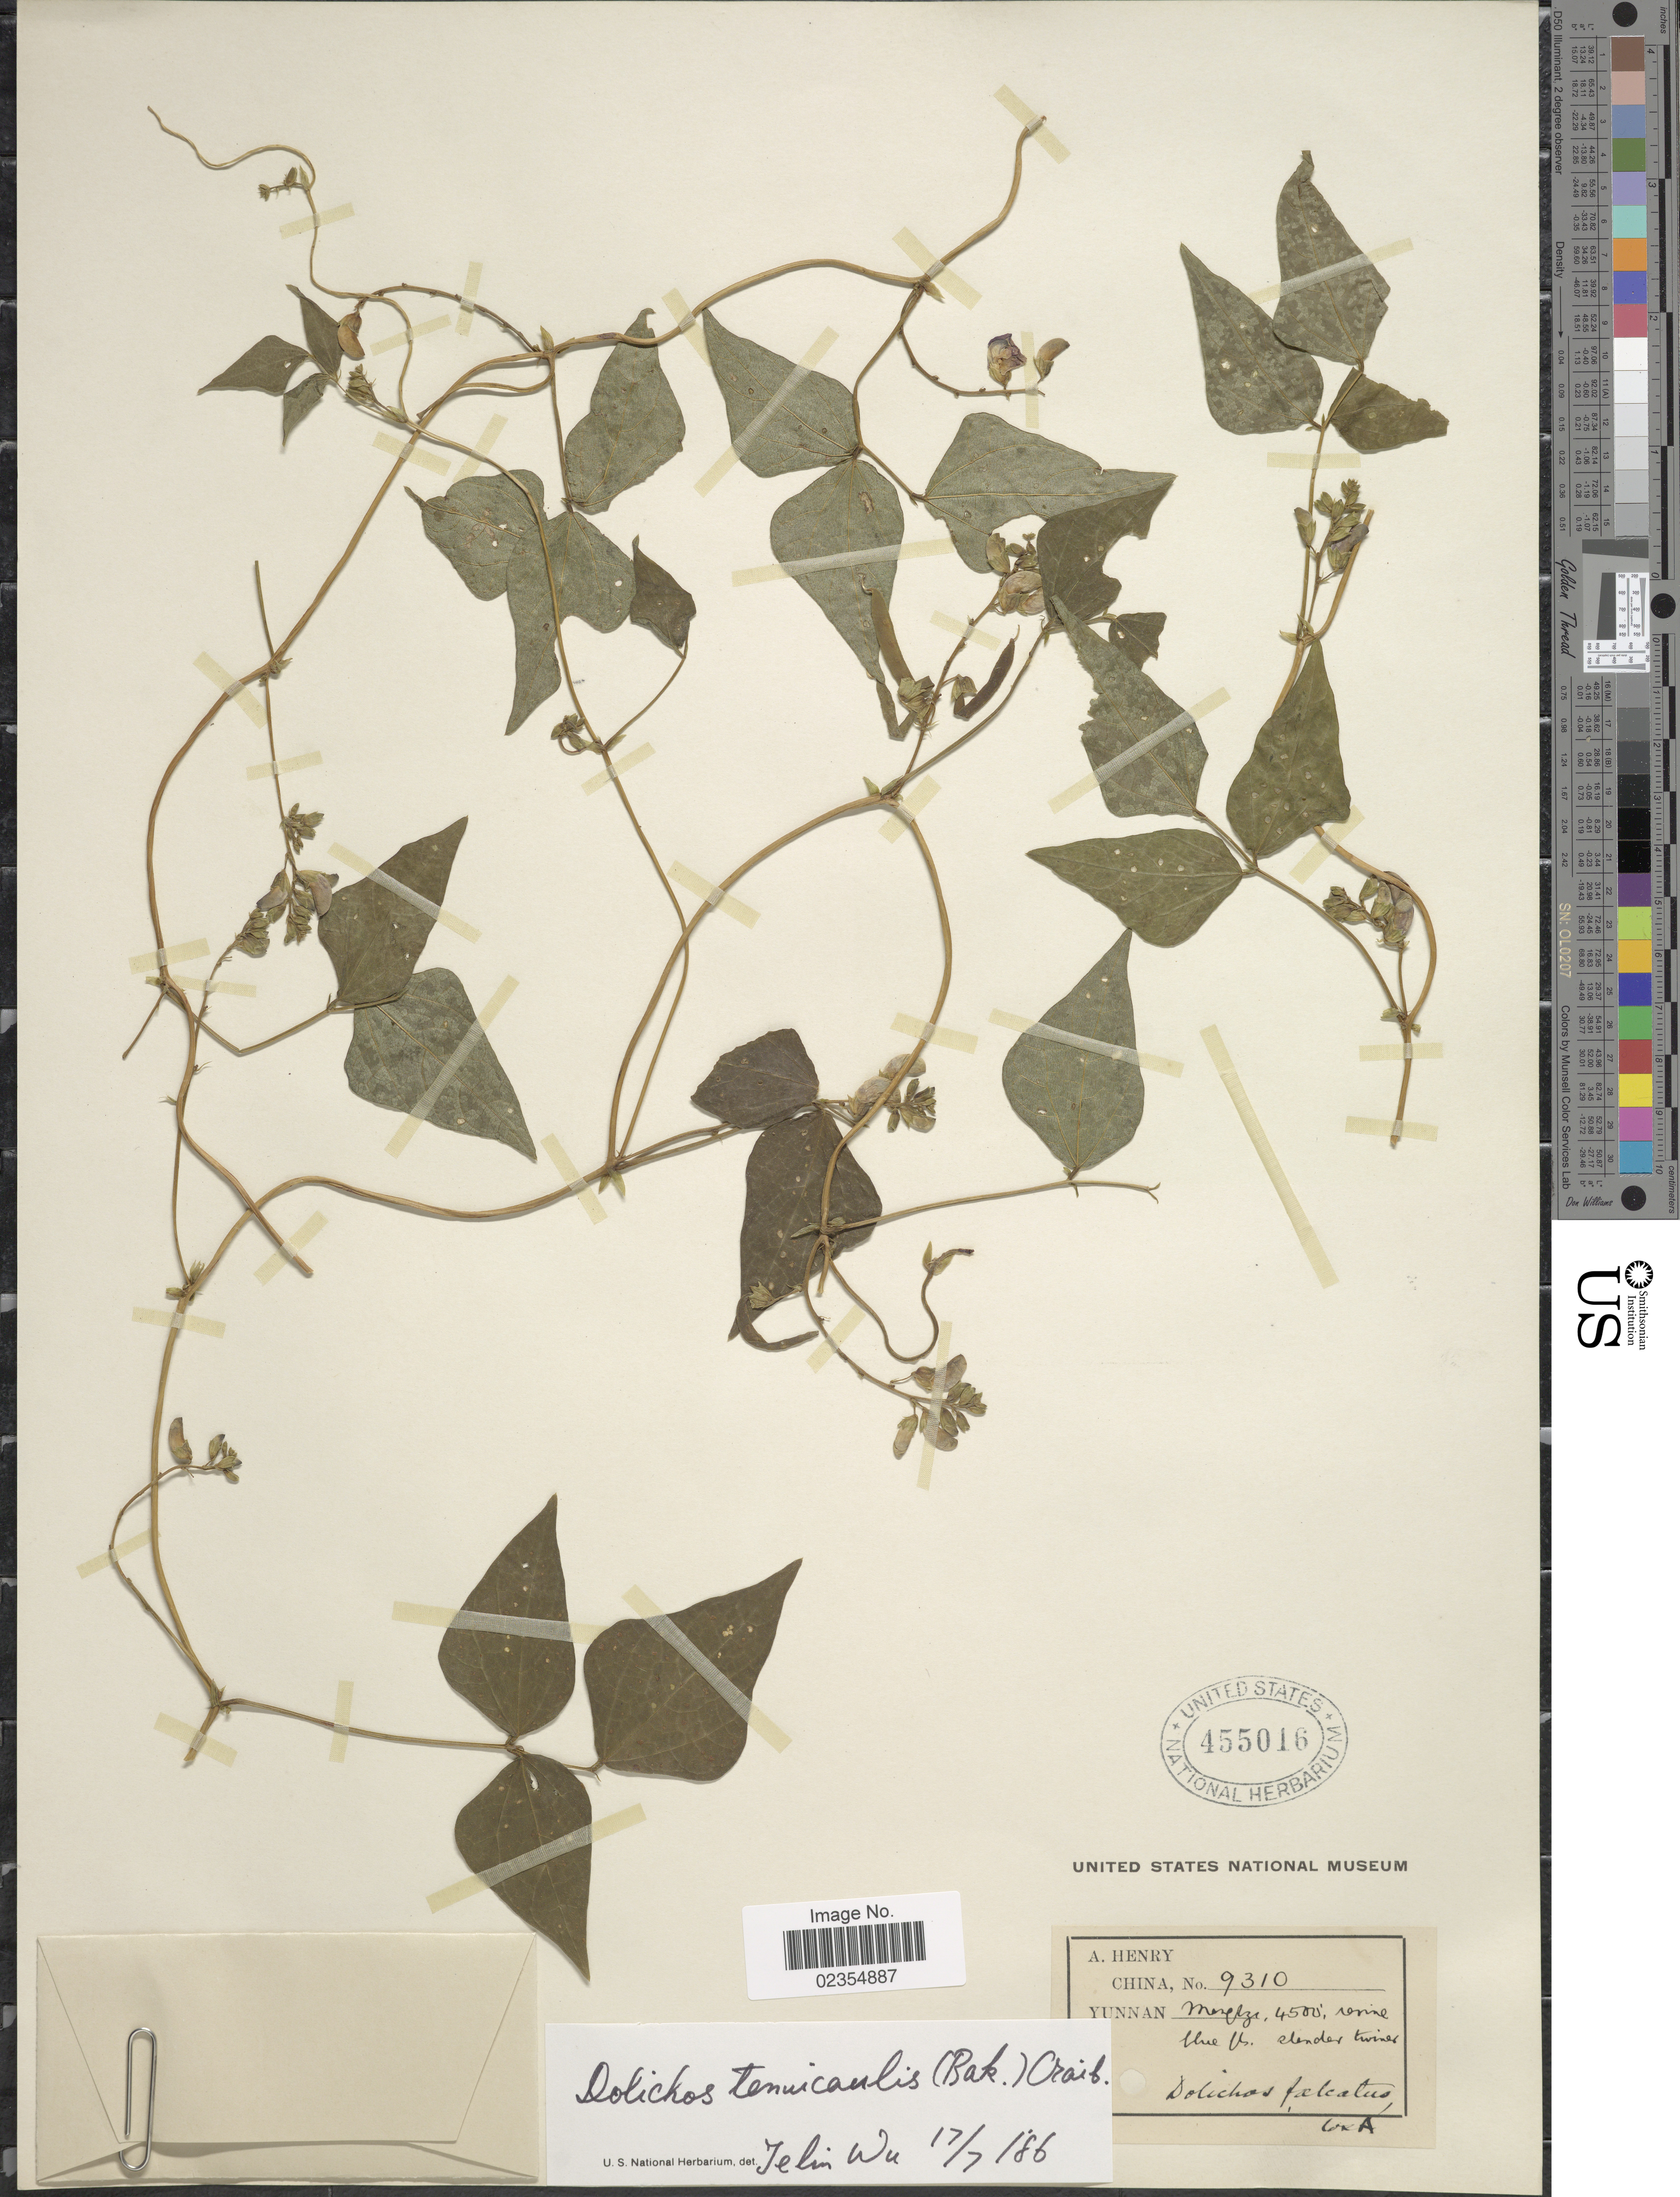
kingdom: Plantae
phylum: Tracheophyta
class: Magnoliopsida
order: Fabales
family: Fabaceae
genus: Dolichos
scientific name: Dolichos trilobus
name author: L.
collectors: A. Henry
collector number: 9310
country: China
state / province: Yunnan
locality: Mengtze, ravine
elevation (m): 1372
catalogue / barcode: US 455016